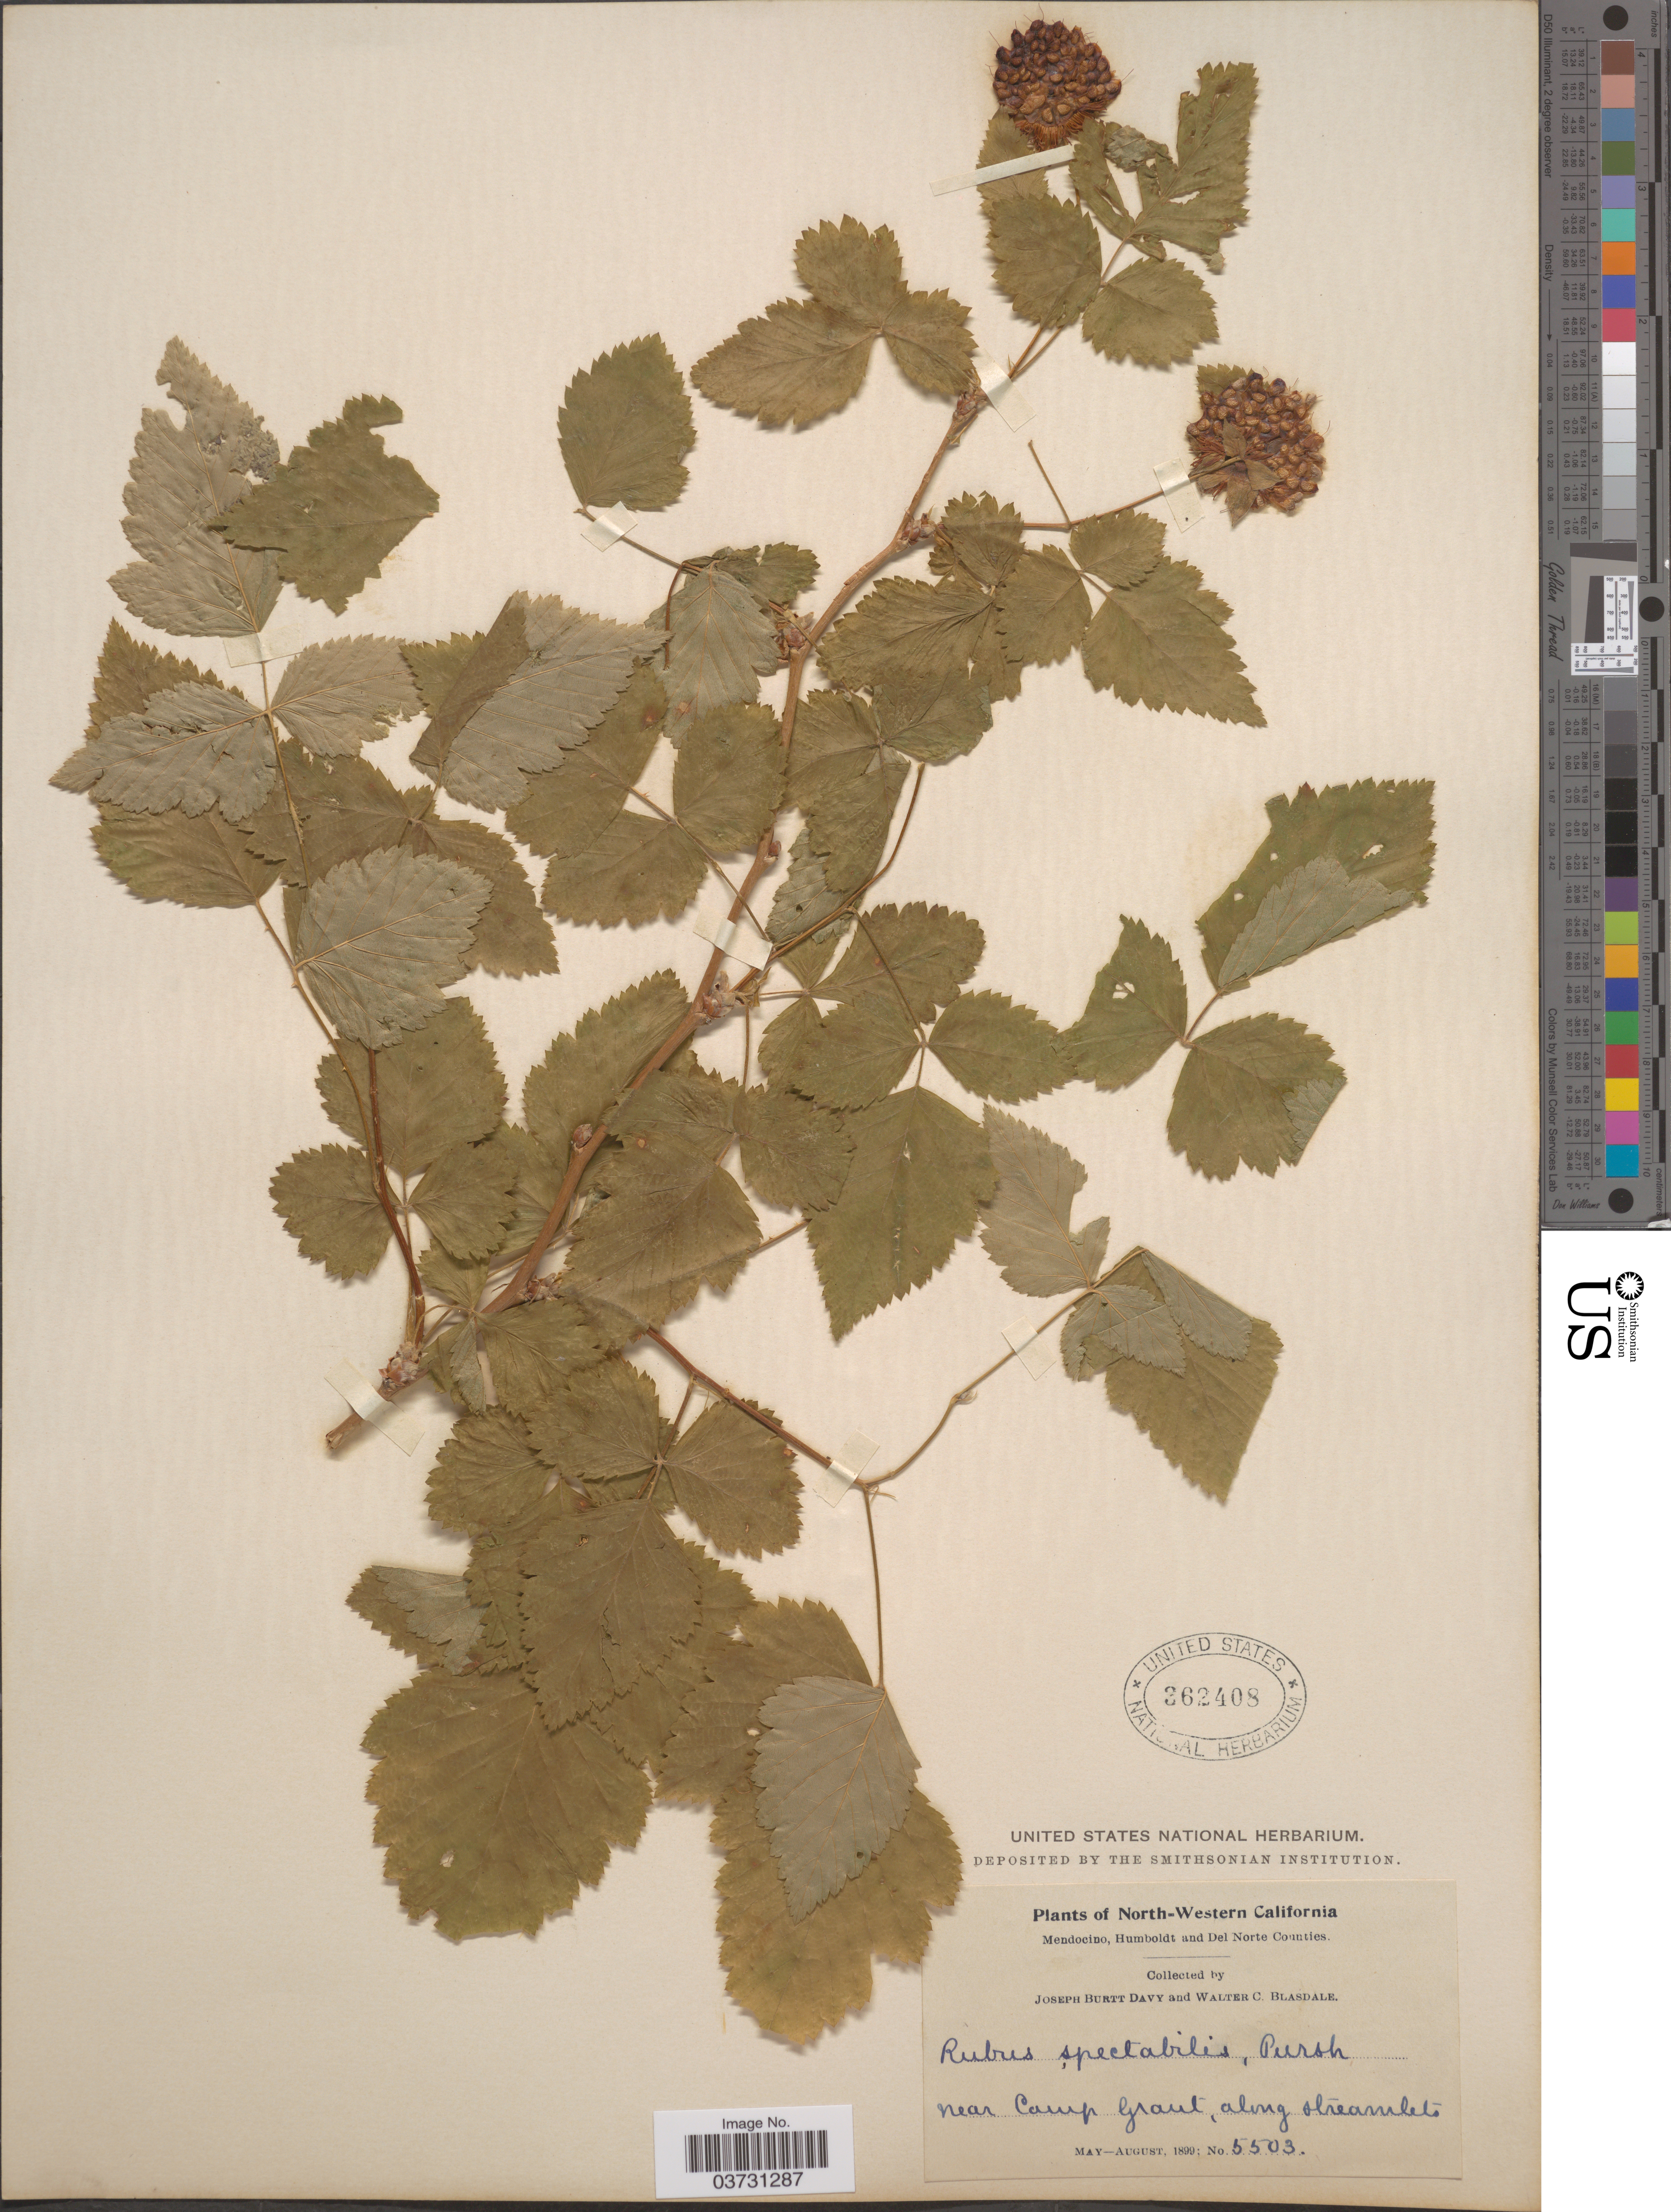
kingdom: Plantae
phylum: Tracheophyta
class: Magnoliopsida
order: Rosales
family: Rosaceae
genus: Rubus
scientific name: Rubus spectabilis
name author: Pursh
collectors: J. Burtt Davy & W. Blasdale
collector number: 5503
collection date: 1899-05/1899-08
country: United States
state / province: California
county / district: Mendocino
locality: North-Western California. Mendocino, Humboldt and Del Norte Counties. Near Camp Grant, along streamlets.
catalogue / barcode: US 362408